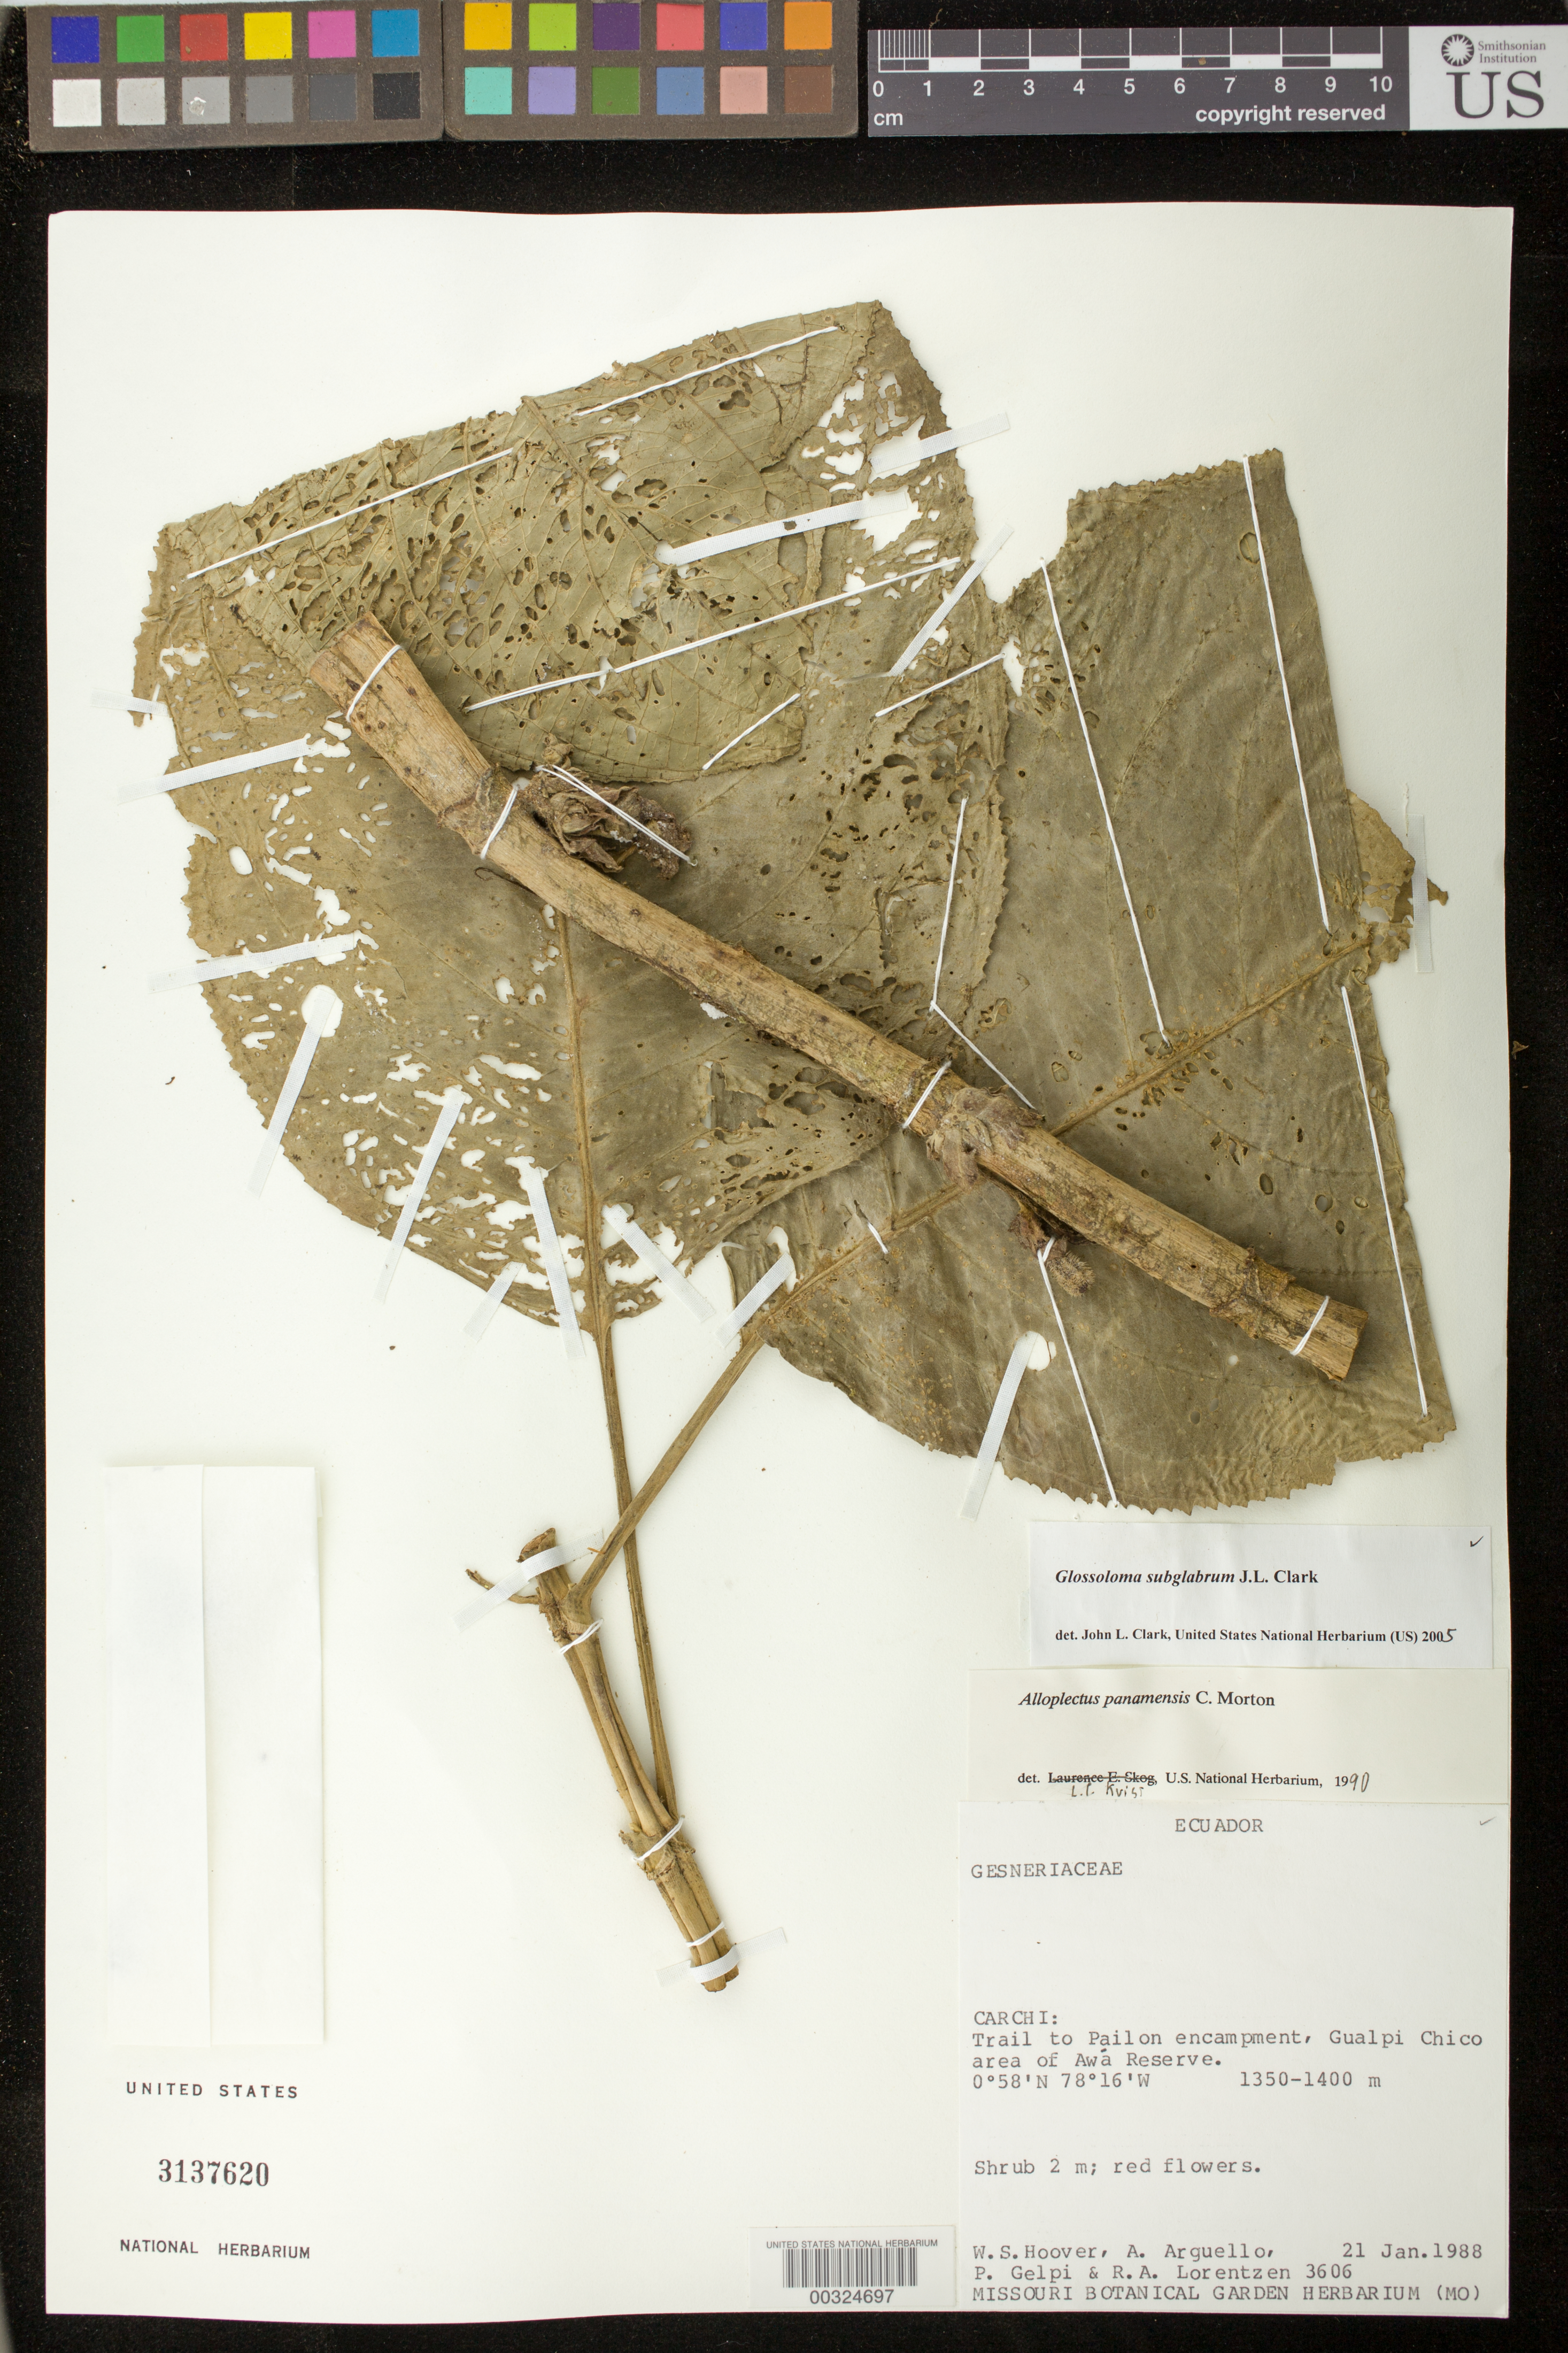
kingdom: Plantae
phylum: Tracheophyta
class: Magnoliopsida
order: Lamiales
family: Gesneriaceae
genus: Glossoloma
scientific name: Glossoloma subglabrum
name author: J.L. Clark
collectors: W. S. Hoover, A. Arguello, P. Gelpi & R. Lorentzen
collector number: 3606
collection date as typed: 21 Jan 1988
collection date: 1988-01-21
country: Ecuador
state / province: Carchi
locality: Trail to Pailon encampment, Gualpi Chico area of Awa Reserve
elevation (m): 1350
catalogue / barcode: US 3137620